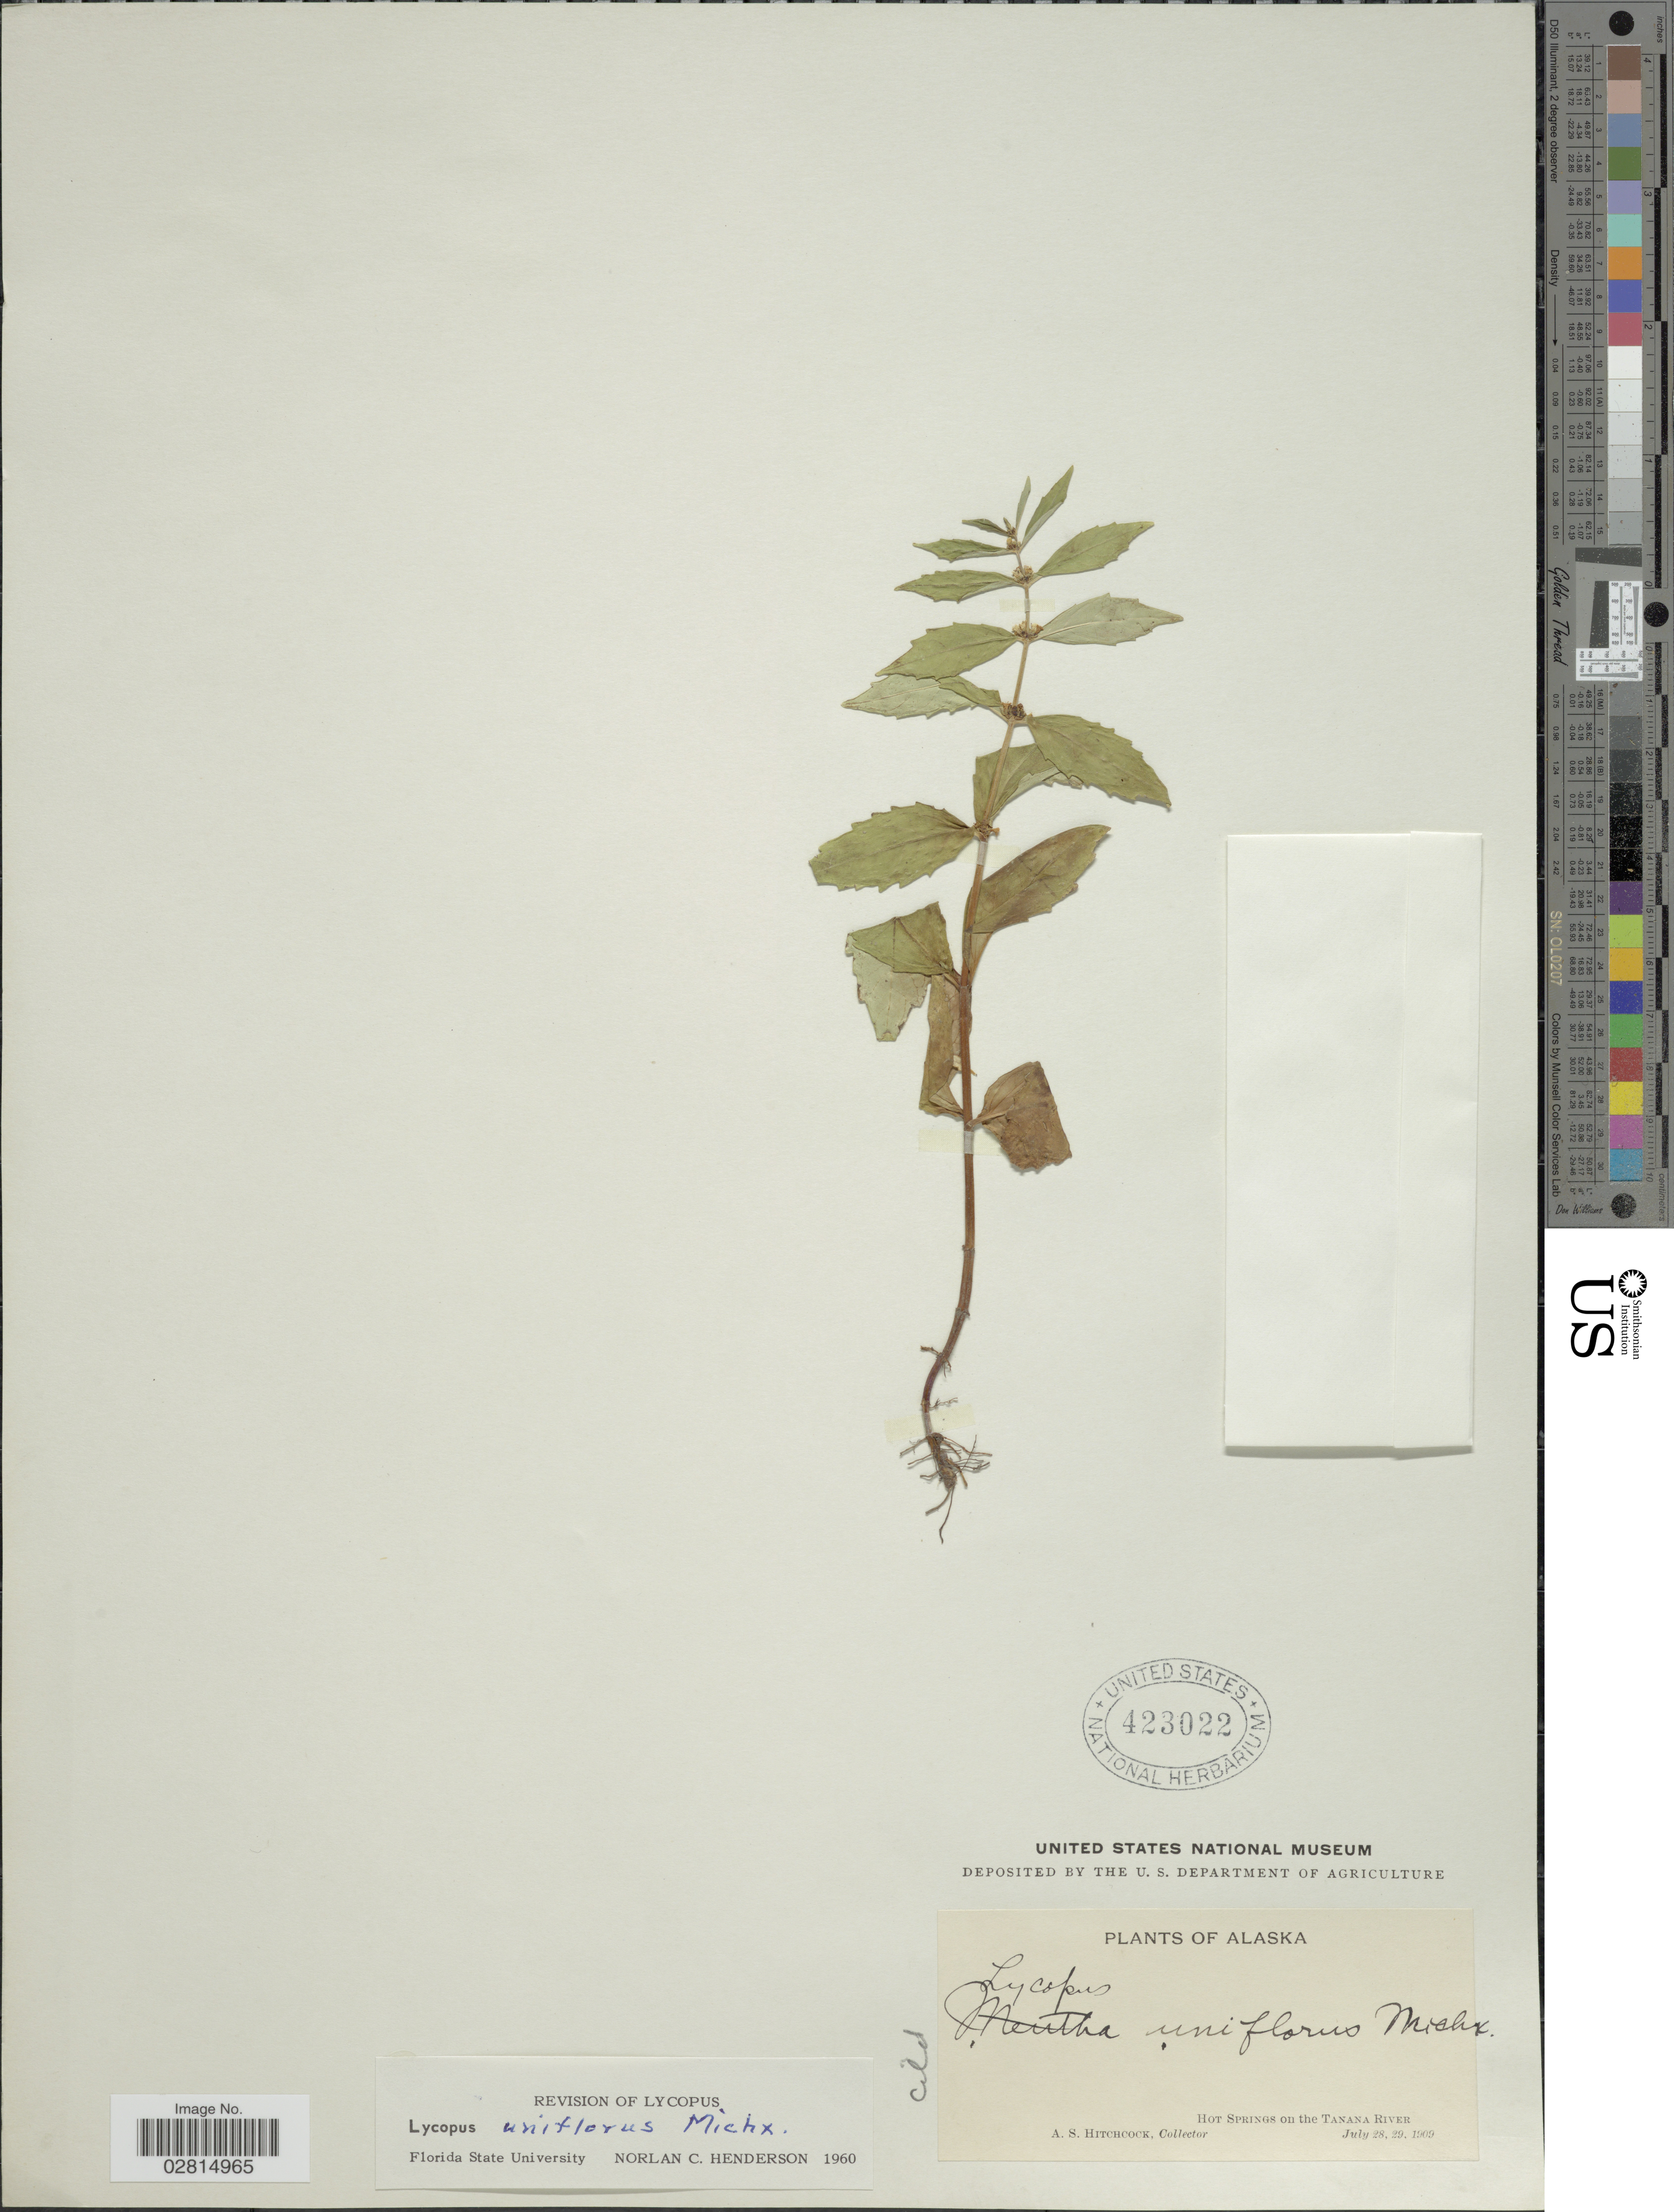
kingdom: Plantae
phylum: Tracheophyta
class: Magnoliopsida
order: Lamiales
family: Lamiaceae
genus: Lycopus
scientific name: Lycopus uniflorus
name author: Michx.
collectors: A. S. Hitchcock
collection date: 1909-07-28/1909-07-29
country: United States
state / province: Alaska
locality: Hot Springs on the Tanana River.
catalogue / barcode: US 423022